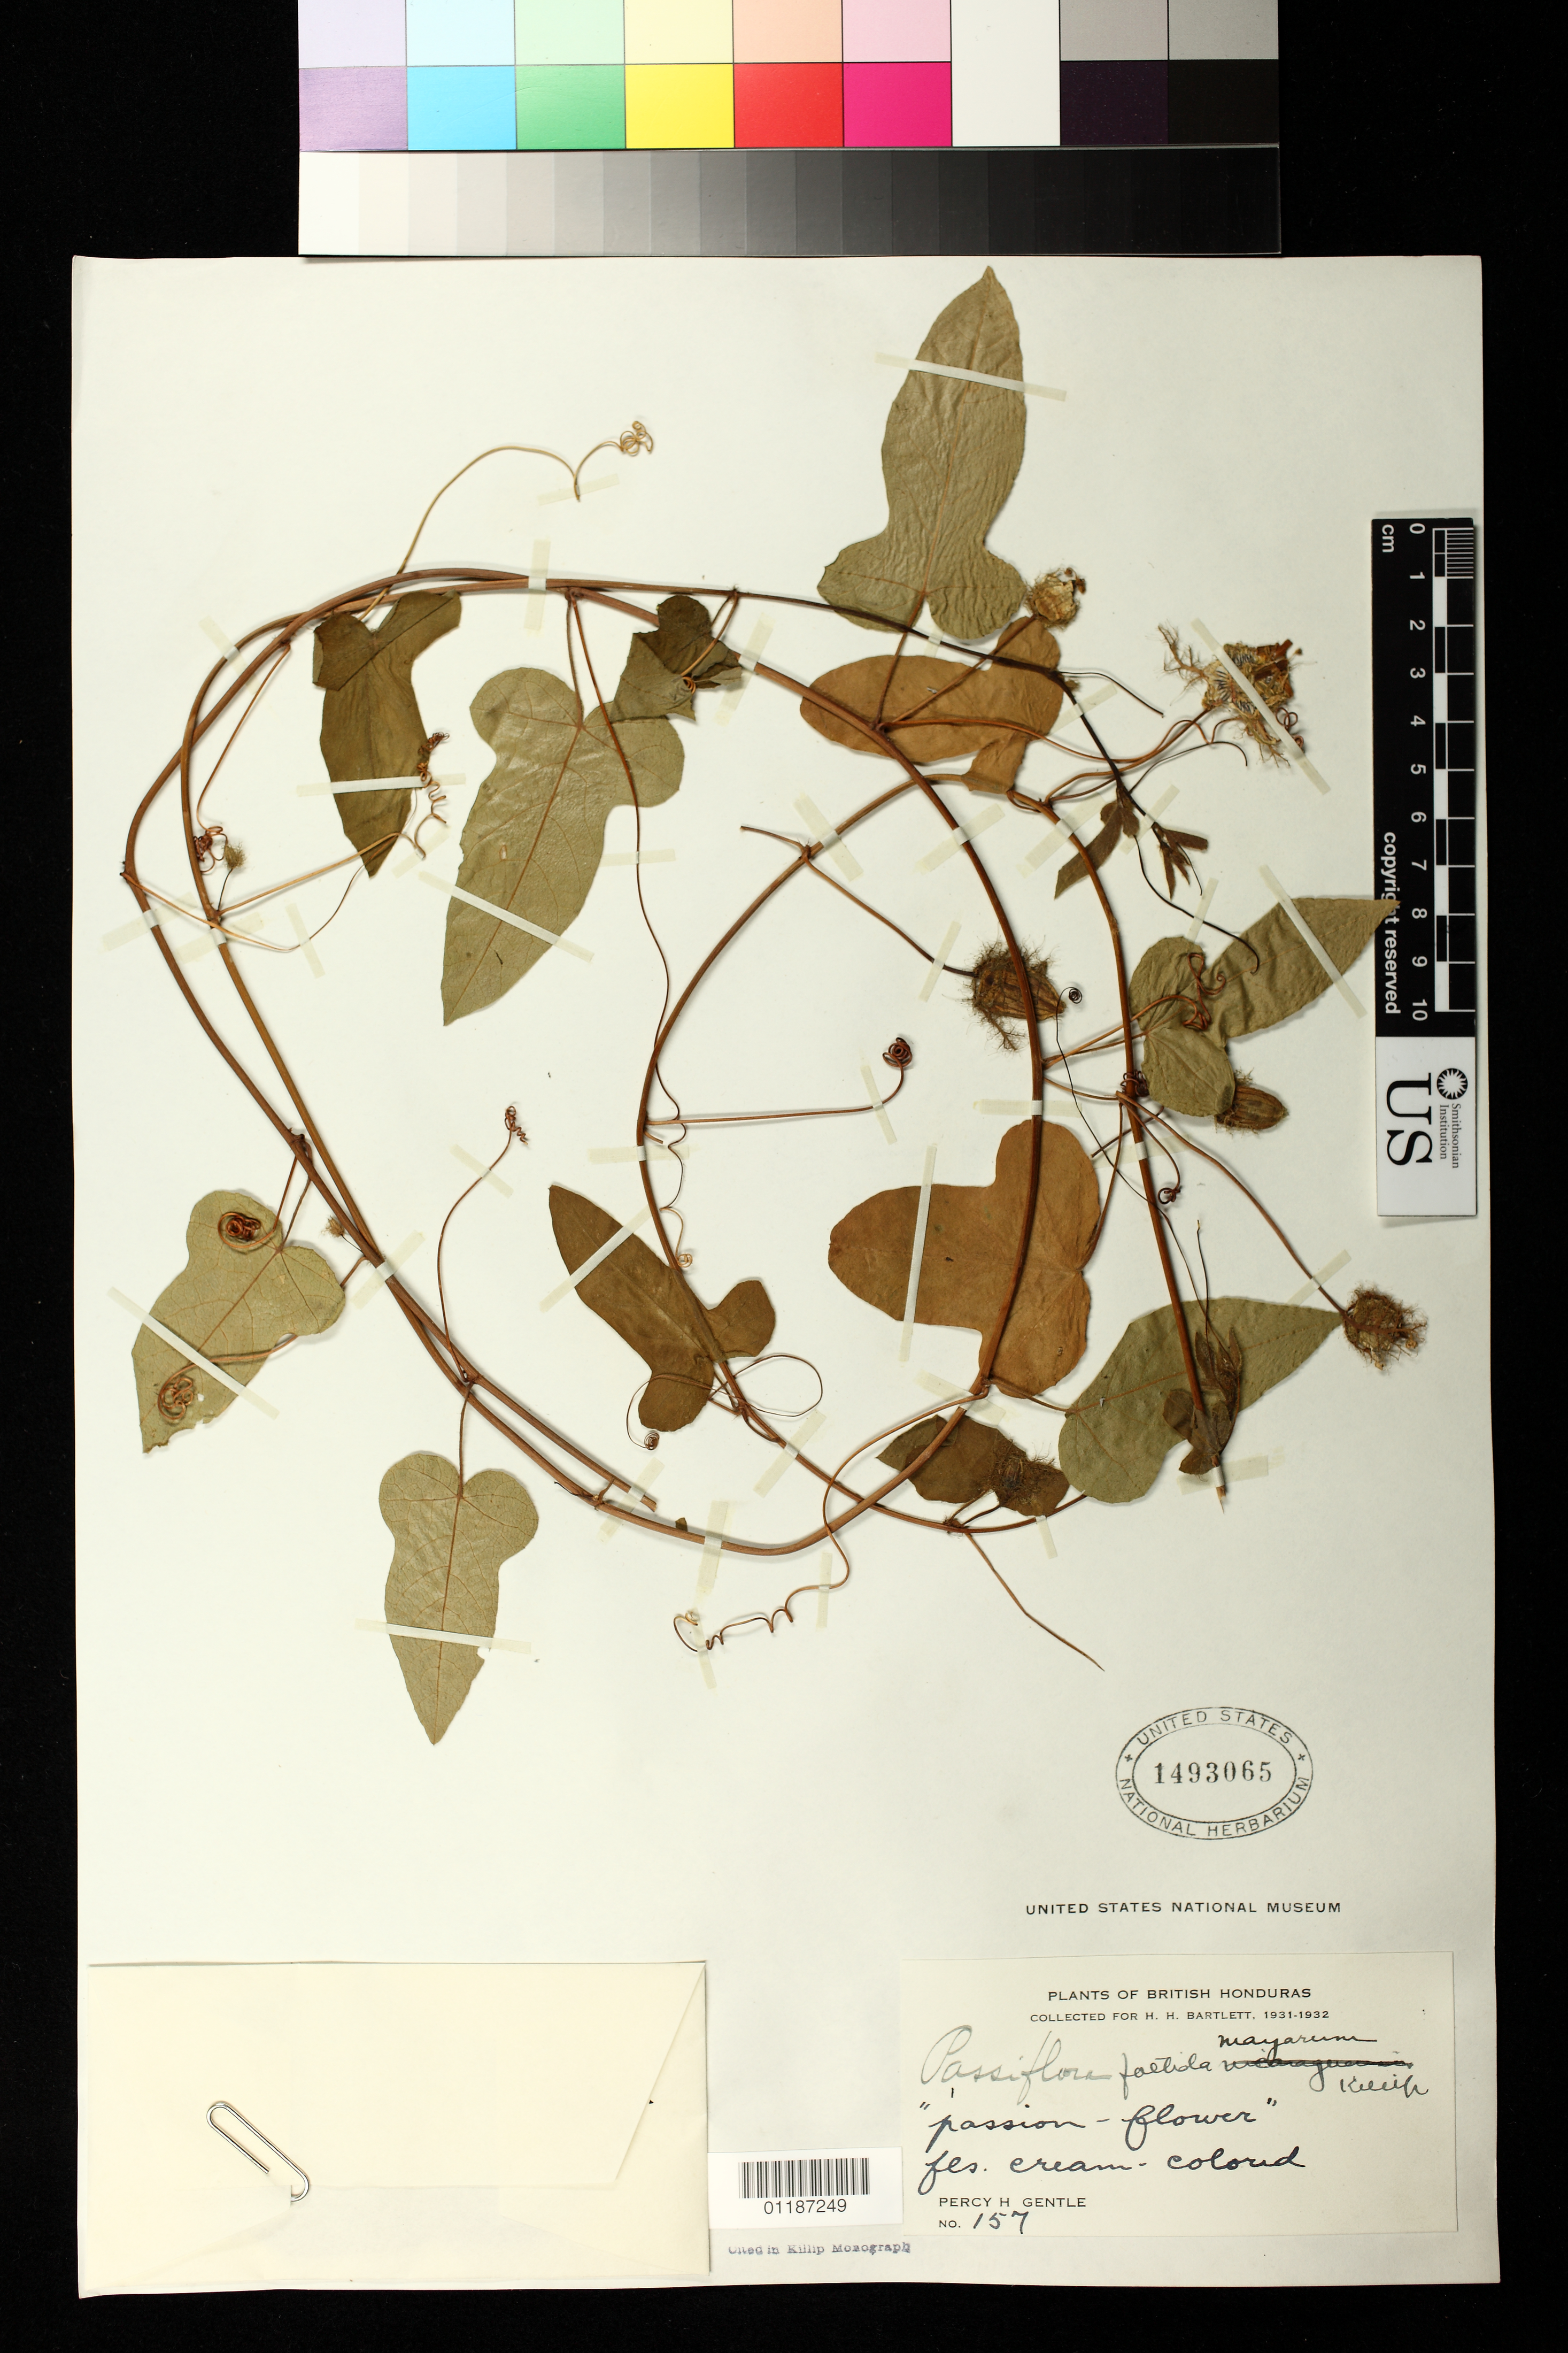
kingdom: Plantae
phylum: Tracheophyta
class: Magnoliopsida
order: Malpighiales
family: Passifloraceae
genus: Passiflora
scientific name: Passiflora foetida var. mayarum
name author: Killip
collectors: P. H. Gentle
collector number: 157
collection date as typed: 1931 to -- -- 1932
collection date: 1931/1932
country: Belize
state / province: Corozal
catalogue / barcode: US 1493065